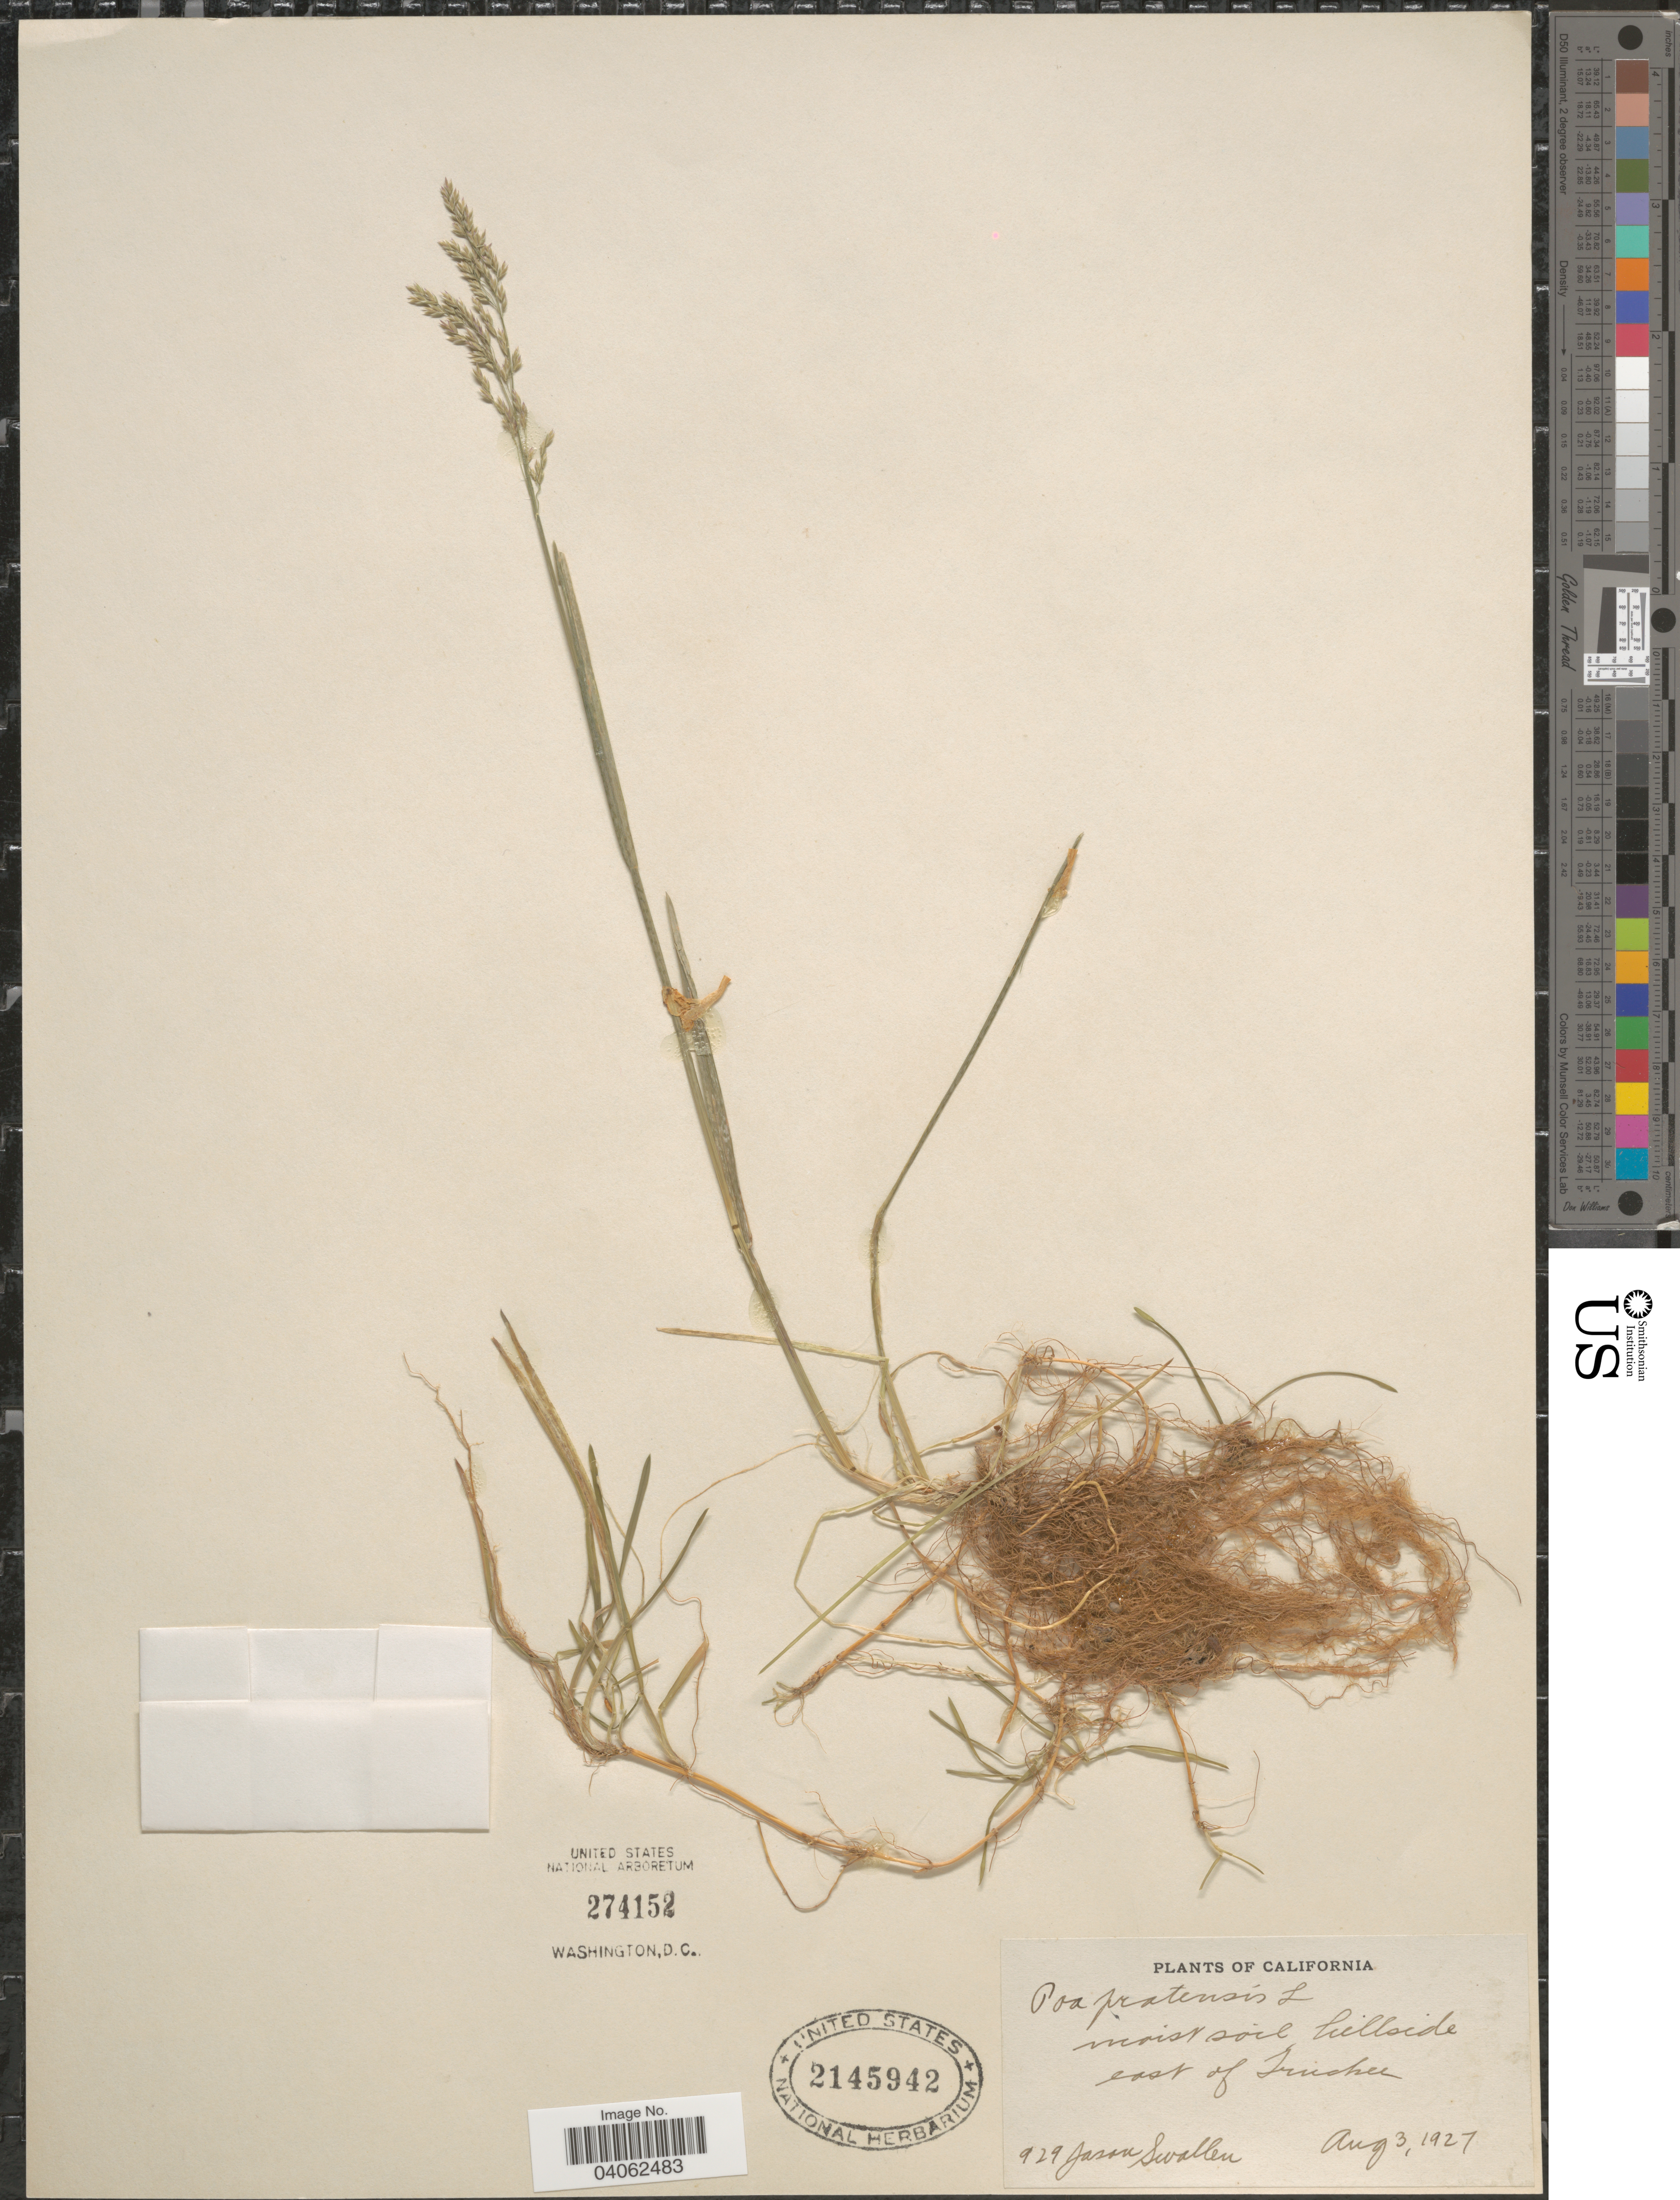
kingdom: Plantae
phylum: Tracheophyta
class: Liliopsida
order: Poales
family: Poaceae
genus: Poa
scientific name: Poa pratensis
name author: L.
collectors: J. R. Swallen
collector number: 929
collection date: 1927-08-03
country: United States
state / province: California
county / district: Nevada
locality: Hillside east of Truckee.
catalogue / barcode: US 2145942